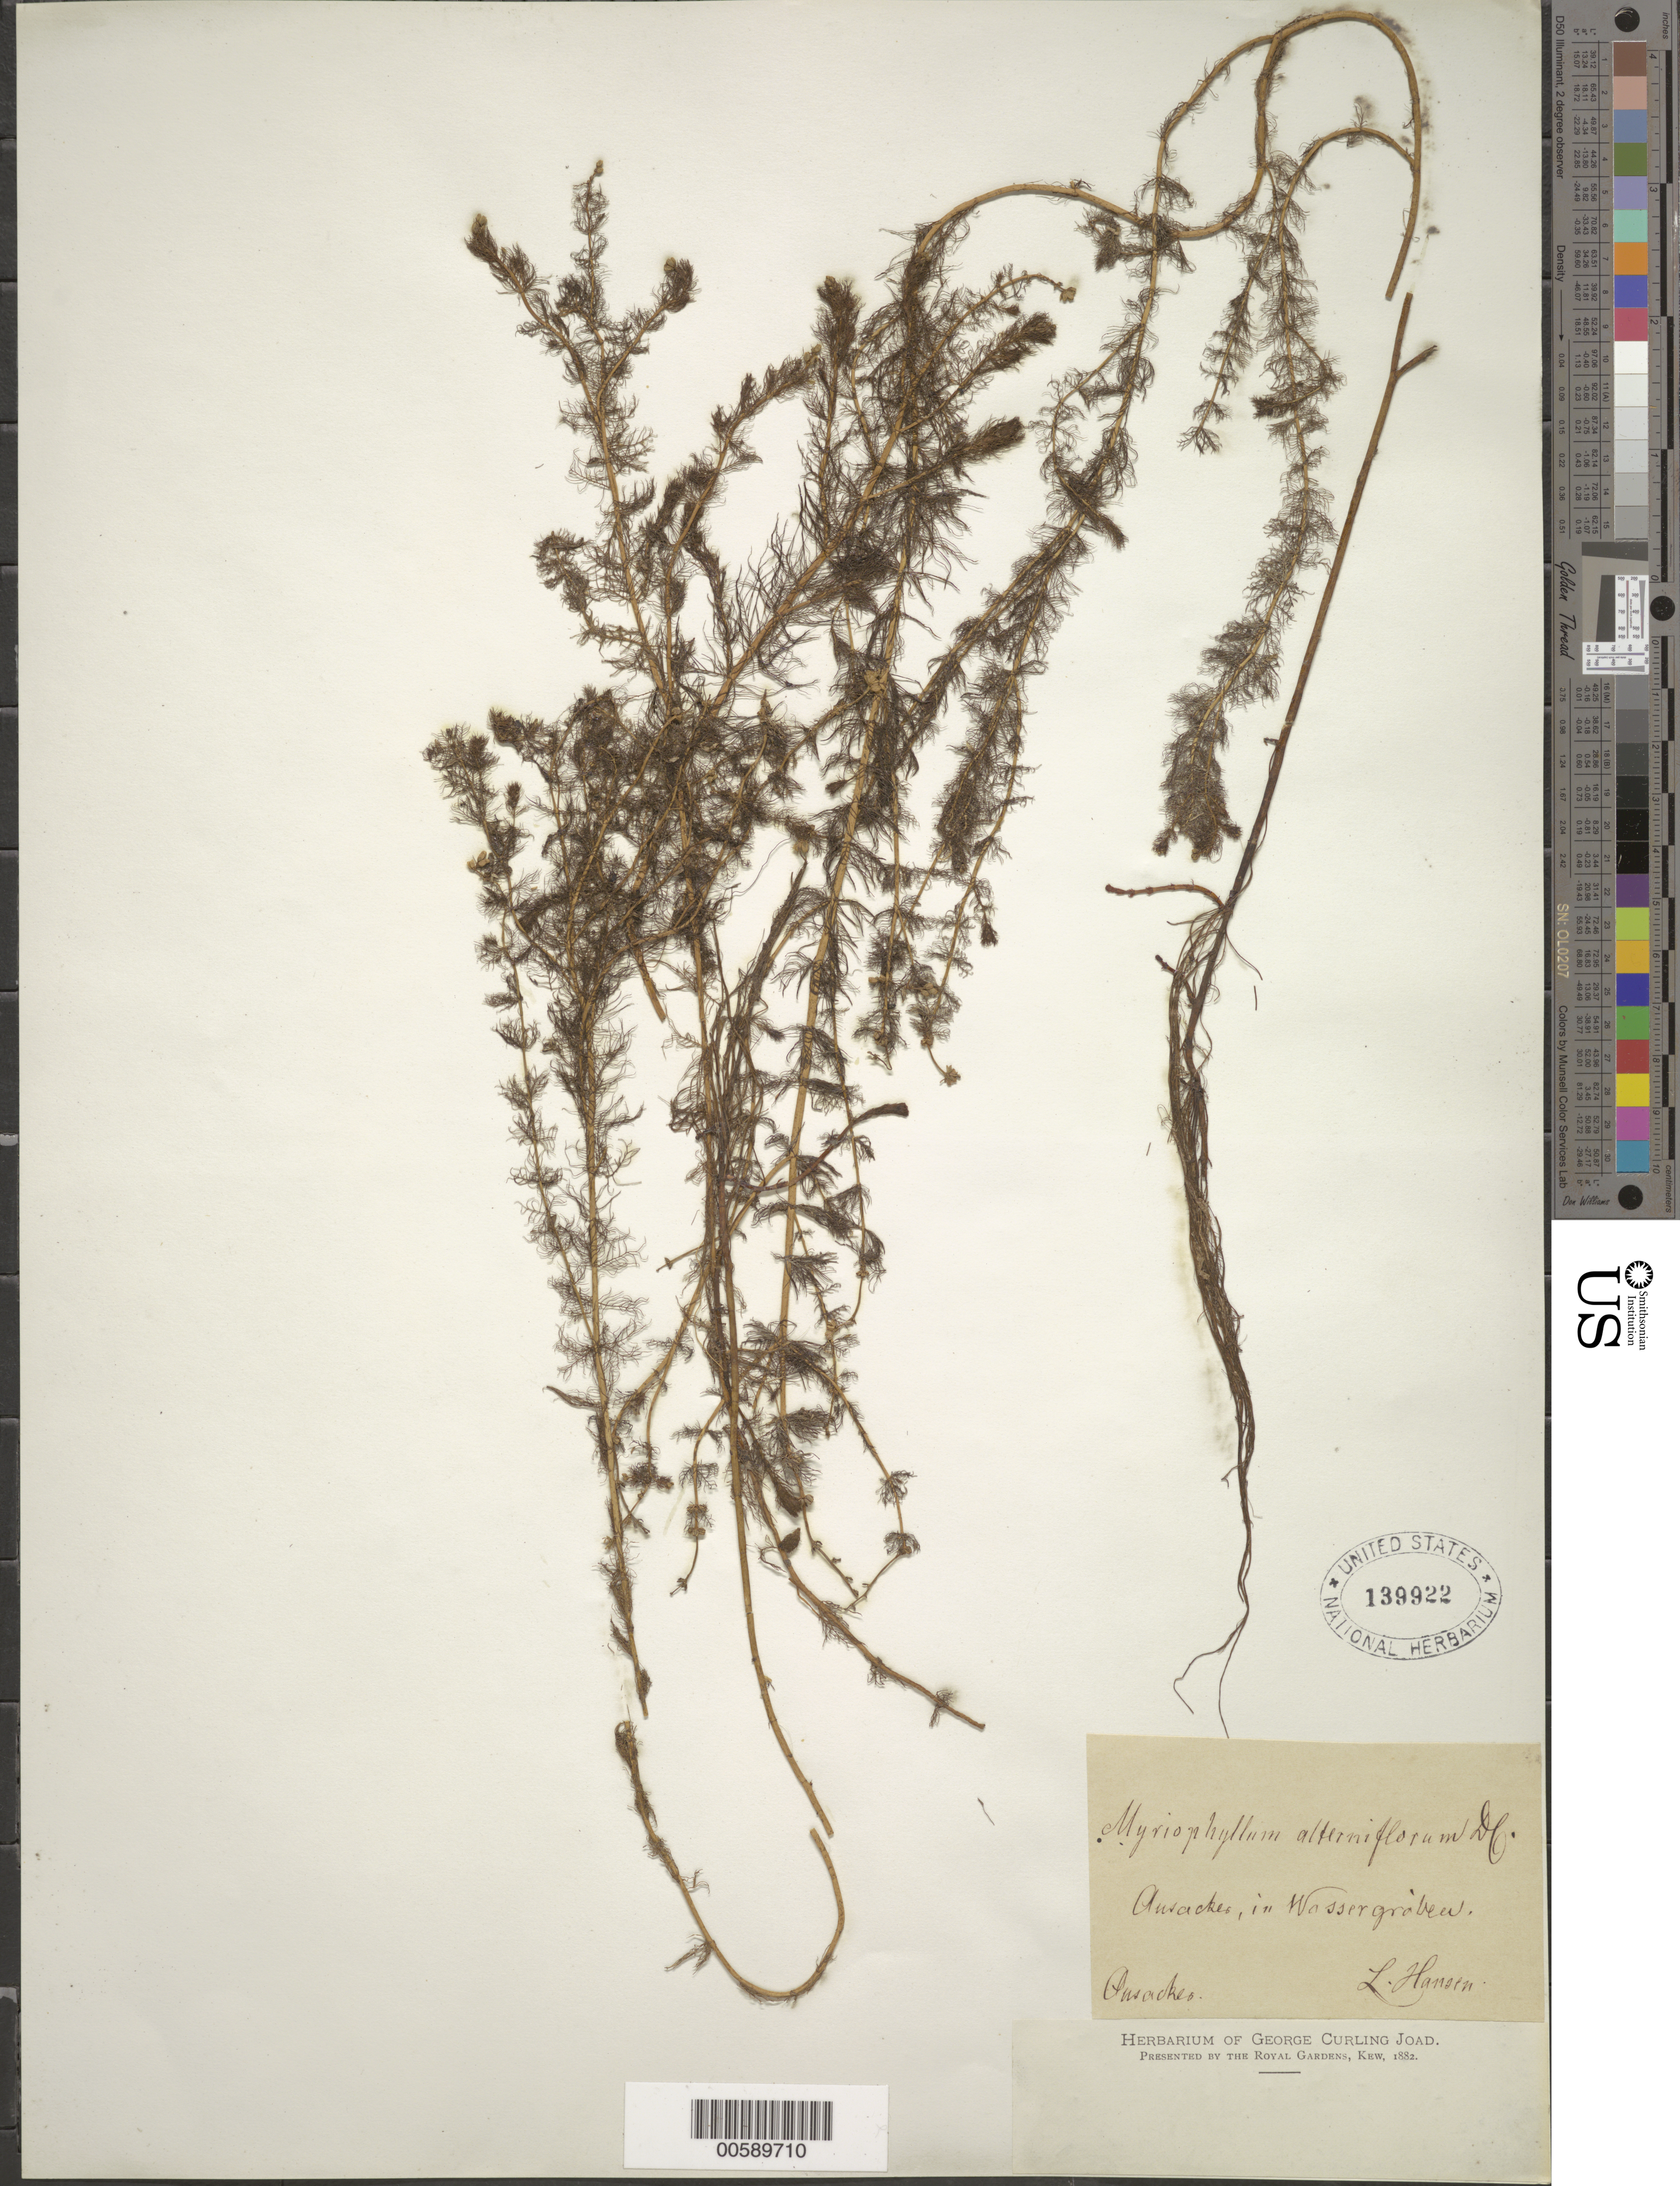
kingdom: Plantae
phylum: Tracheophyta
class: Magnoliopsida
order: Saxifragales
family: Haloragaceae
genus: Myriophyllum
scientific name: Myriophyllum alterniflorum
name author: DC.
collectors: L. Hansen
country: Germany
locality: Ausacker, in Wassergraben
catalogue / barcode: US 139922